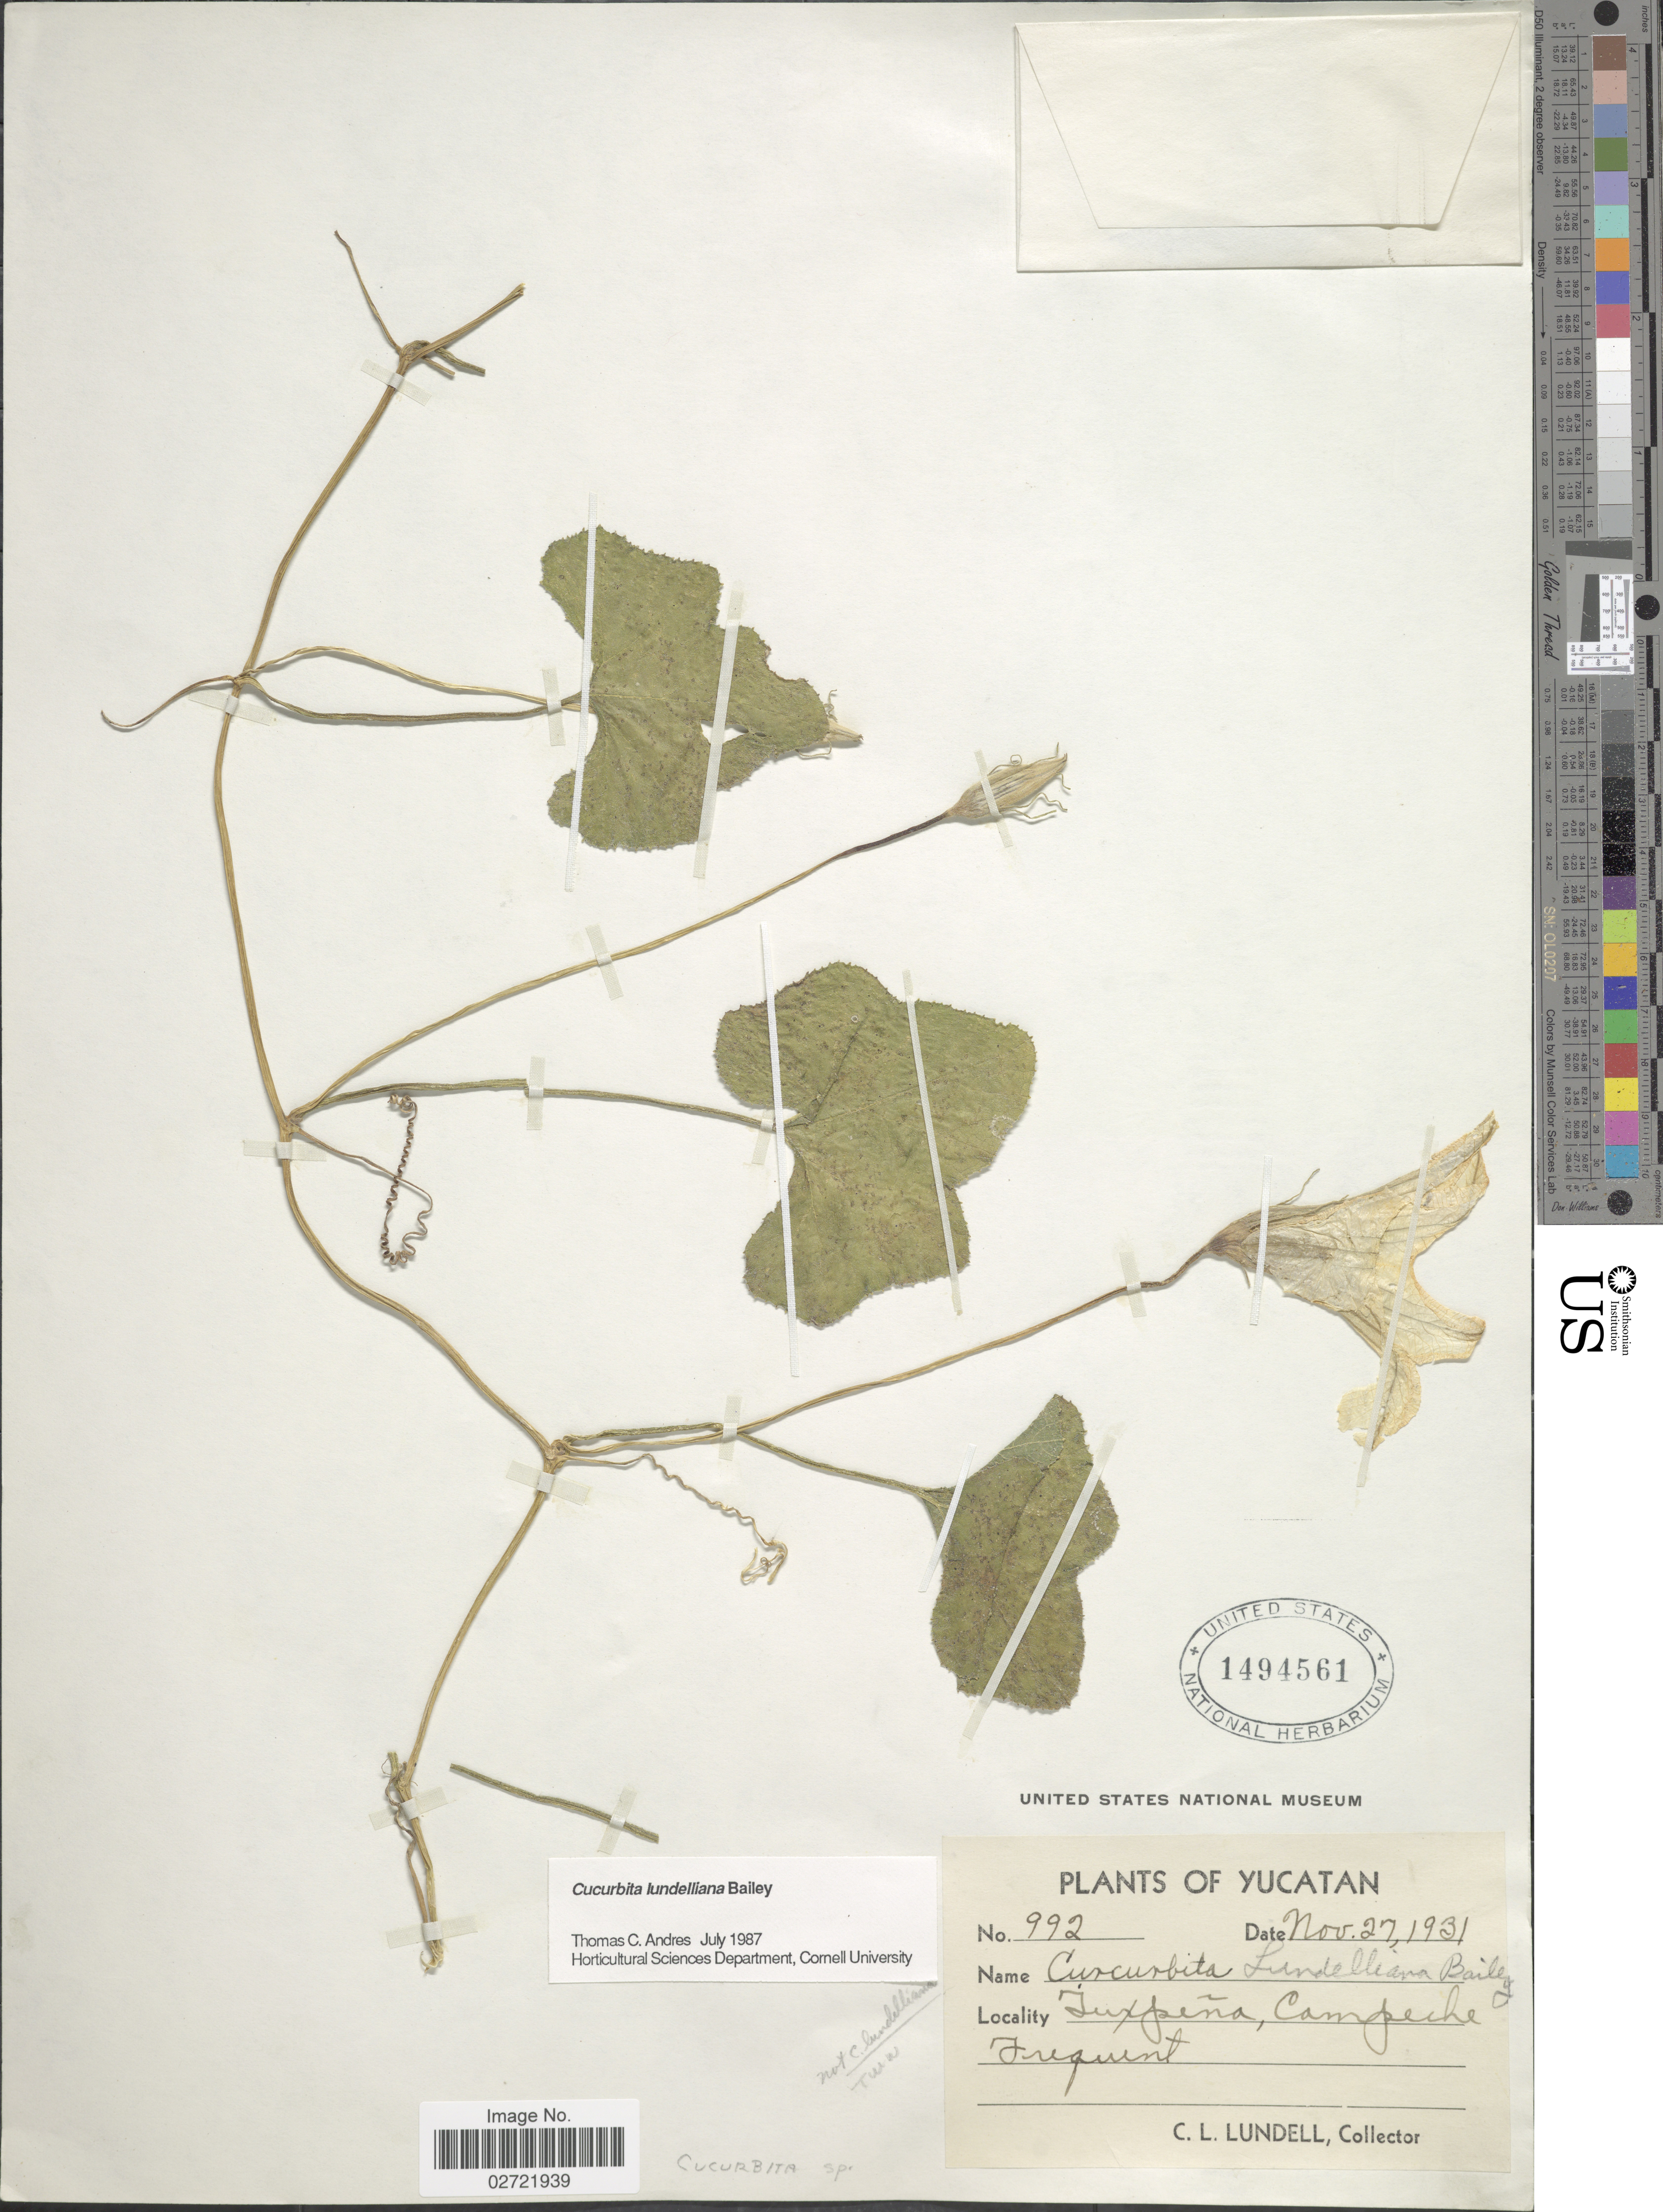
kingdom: Plantae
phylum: Tracheophyta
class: Magnoliopsida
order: Cucurbitales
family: Cucurbitaceae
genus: Cucurbita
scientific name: Cucurbita lundelliana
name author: L.H. Bailey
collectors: C. L. Lundell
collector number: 992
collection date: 1931-11-27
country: Mexico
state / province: Yucatán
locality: Tucpeña, Campeche, Frequent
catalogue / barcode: US 1494561